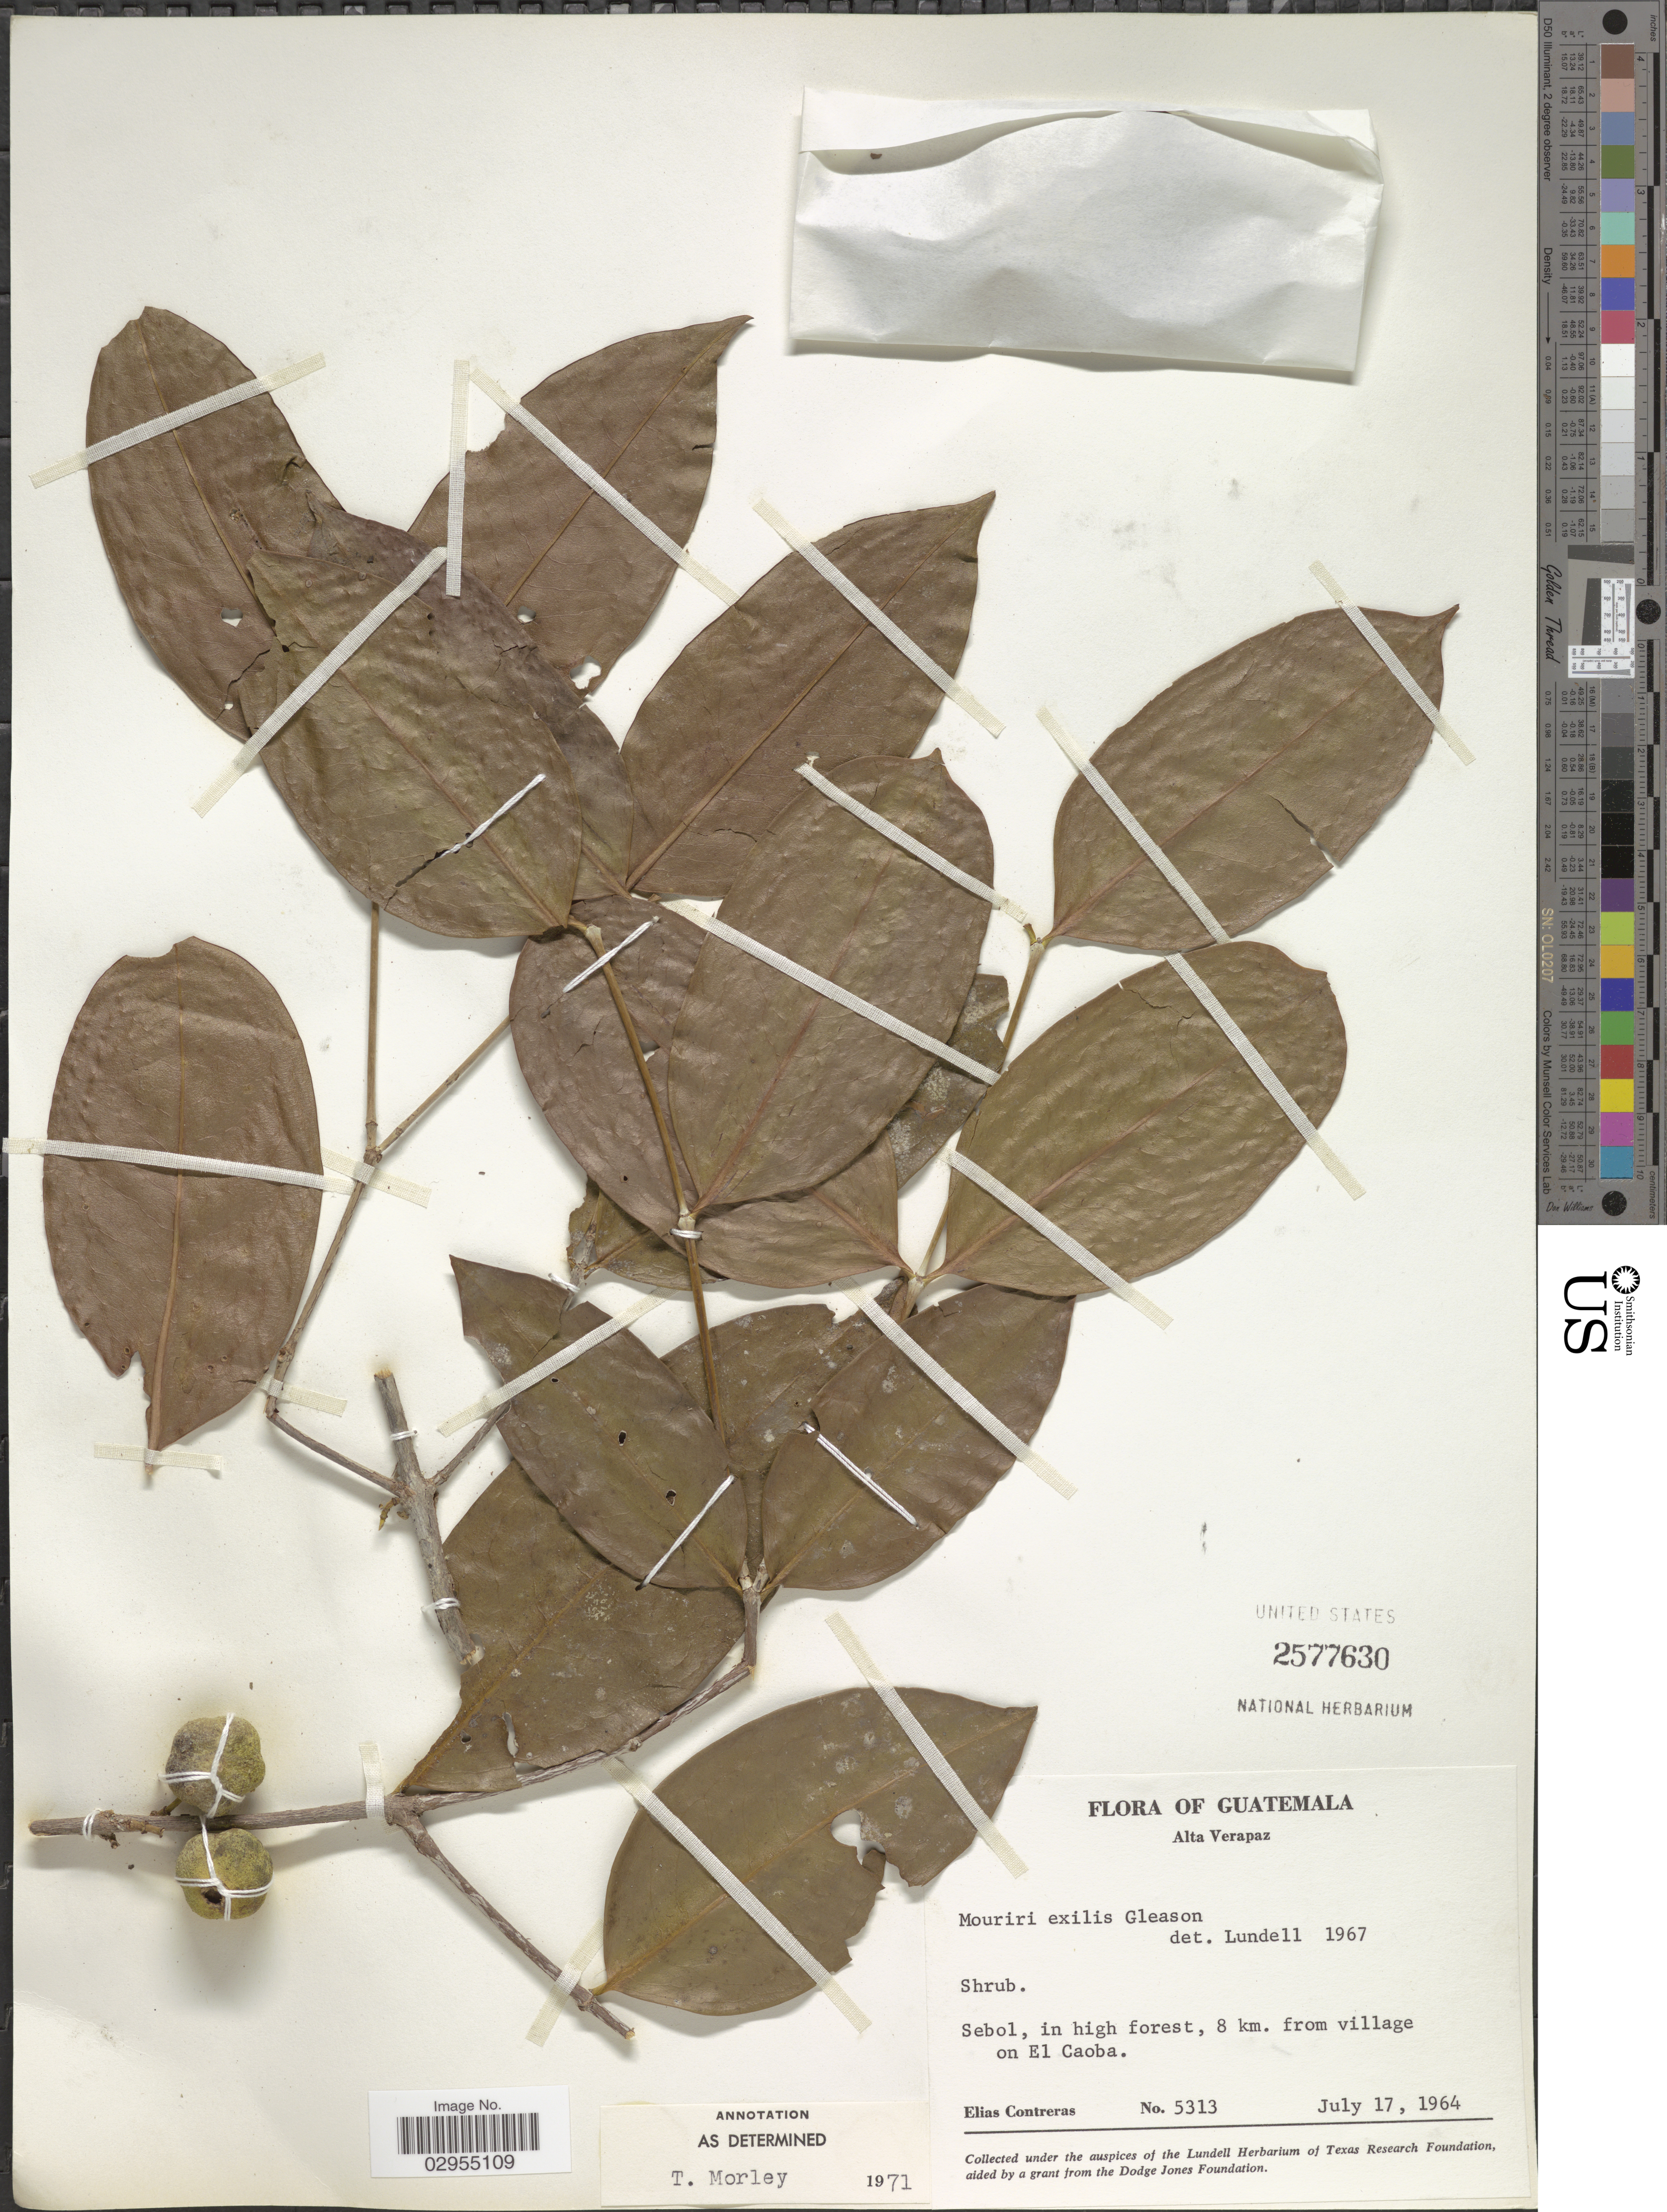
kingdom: Plantae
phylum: Tracheophyta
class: Magnoliopsida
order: Myrtales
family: Melastomataceae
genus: Mouriri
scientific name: Mouriri exilis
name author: Gleason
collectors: E. Contreras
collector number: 5313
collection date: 1964-07-17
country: Guatemala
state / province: Alta Verapaz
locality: Sebol, in high forest, 8 km. from village on El Caoba.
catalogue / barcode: US 2577630